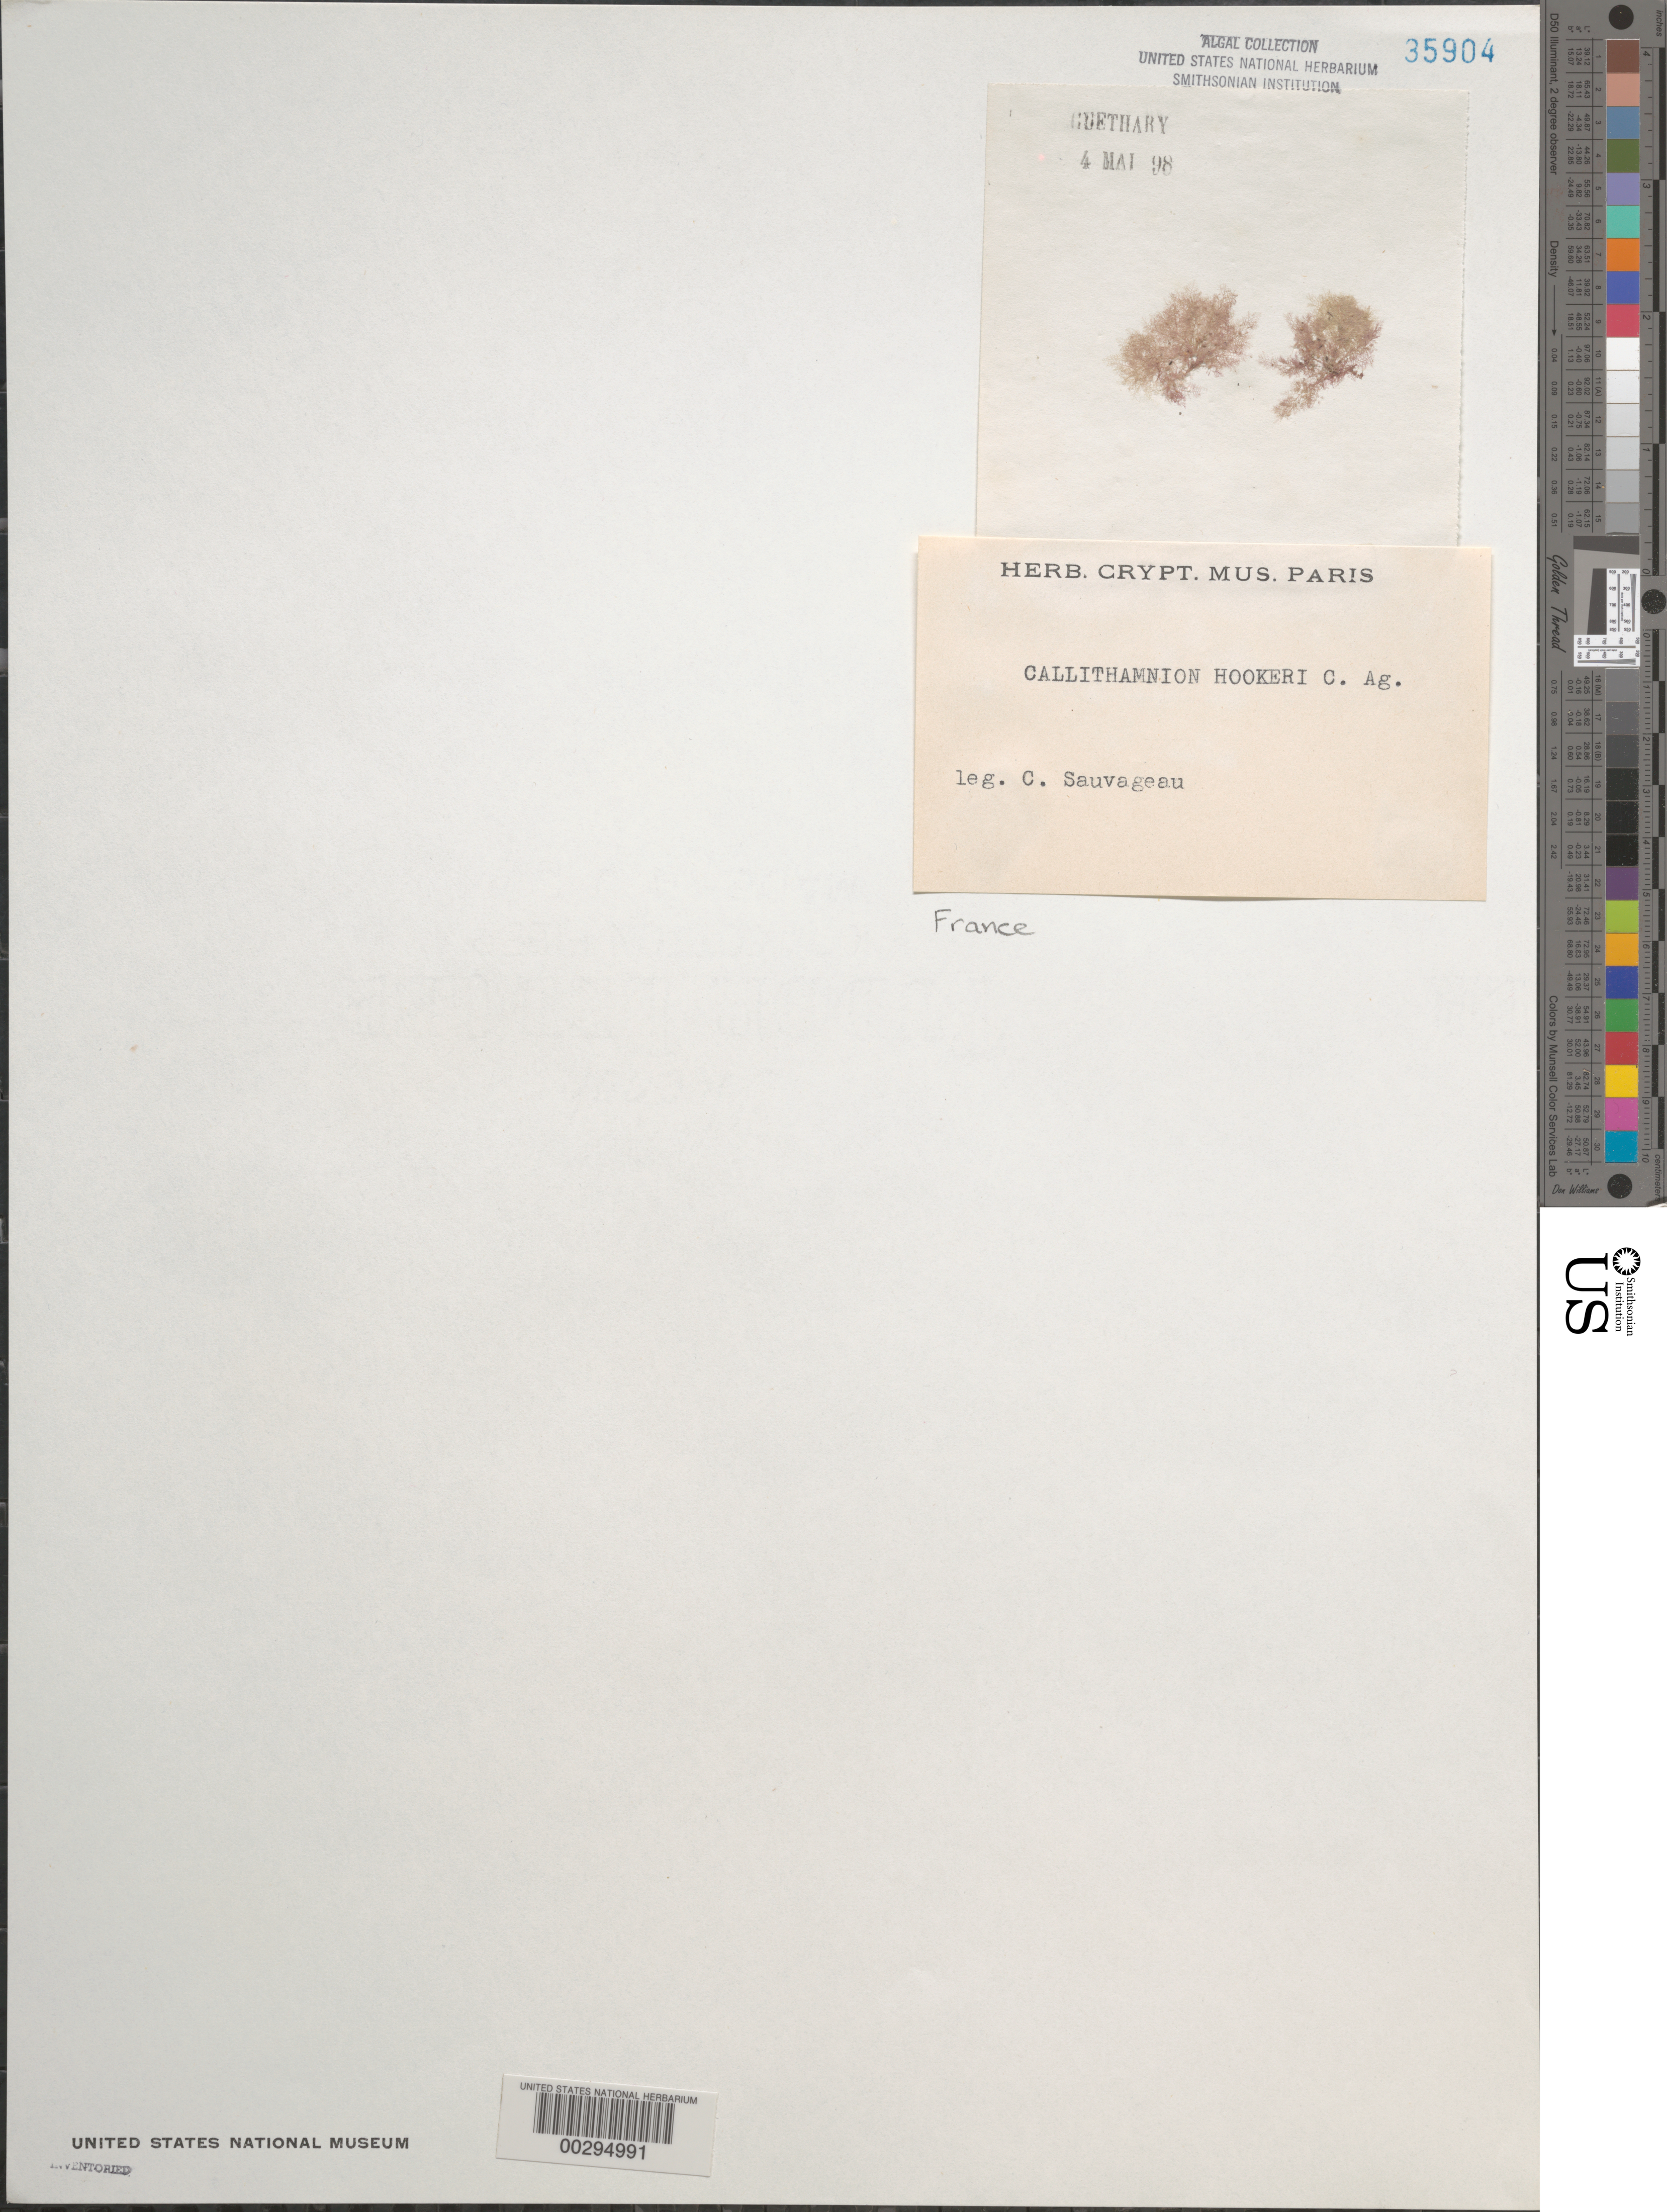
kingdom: Plantae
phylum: Rhodophyta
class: Florideophyceae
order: Ceramiales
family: Callithamniaceae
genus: Gaillona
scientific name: Gaillona hookeri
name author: (Dillwyn) A. Athanasiadis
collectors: C. F. Sauvageau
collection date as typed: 04 May 1898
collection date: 1898-05-04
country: France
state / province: Nouvelle-Aquitaine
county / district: Pyrénées-Atlantiques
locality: Guethary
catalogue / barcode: US 35904